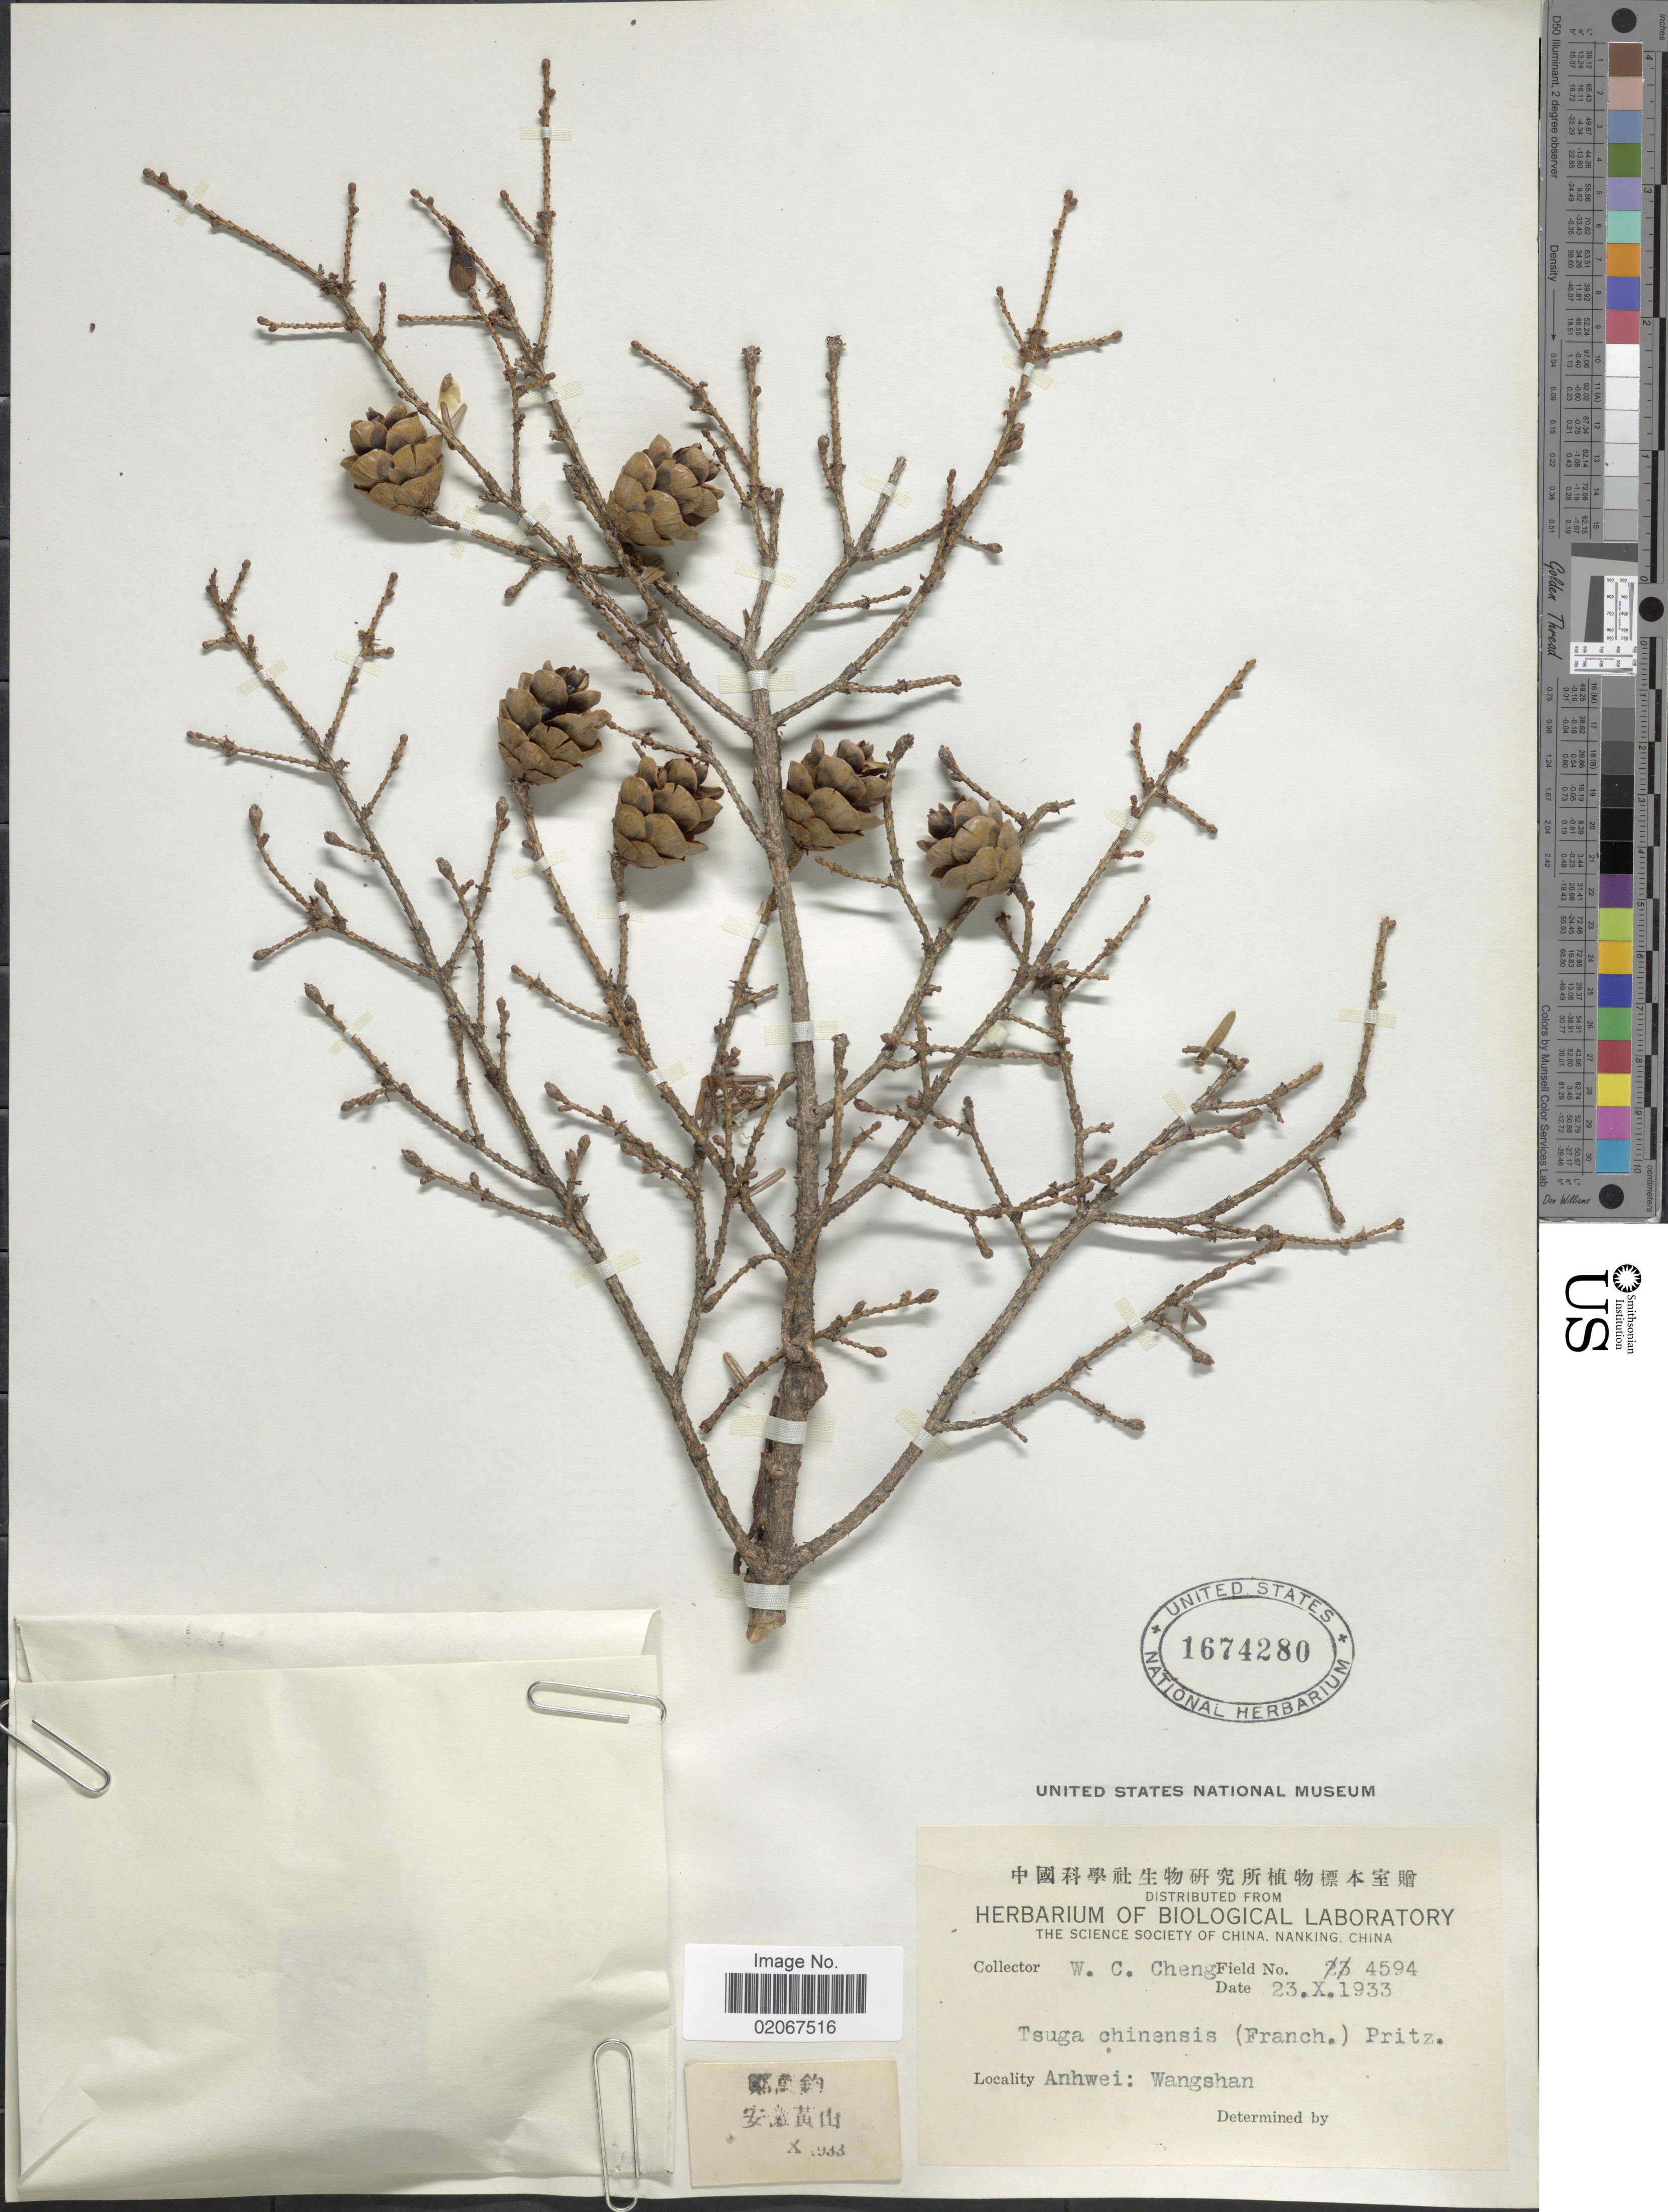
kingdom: Plantae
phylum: Tracheophyta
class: Pinopsida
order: Pinales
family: Pinaceae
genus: Tsuga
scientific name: Tsuga chinensis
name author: (Franch.) Pritz.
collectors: W. C. Cheng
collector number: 4594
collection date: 1933-10-23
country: China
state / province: Anhui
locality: Anhwei: Wangshan.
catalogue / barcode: US 1674280